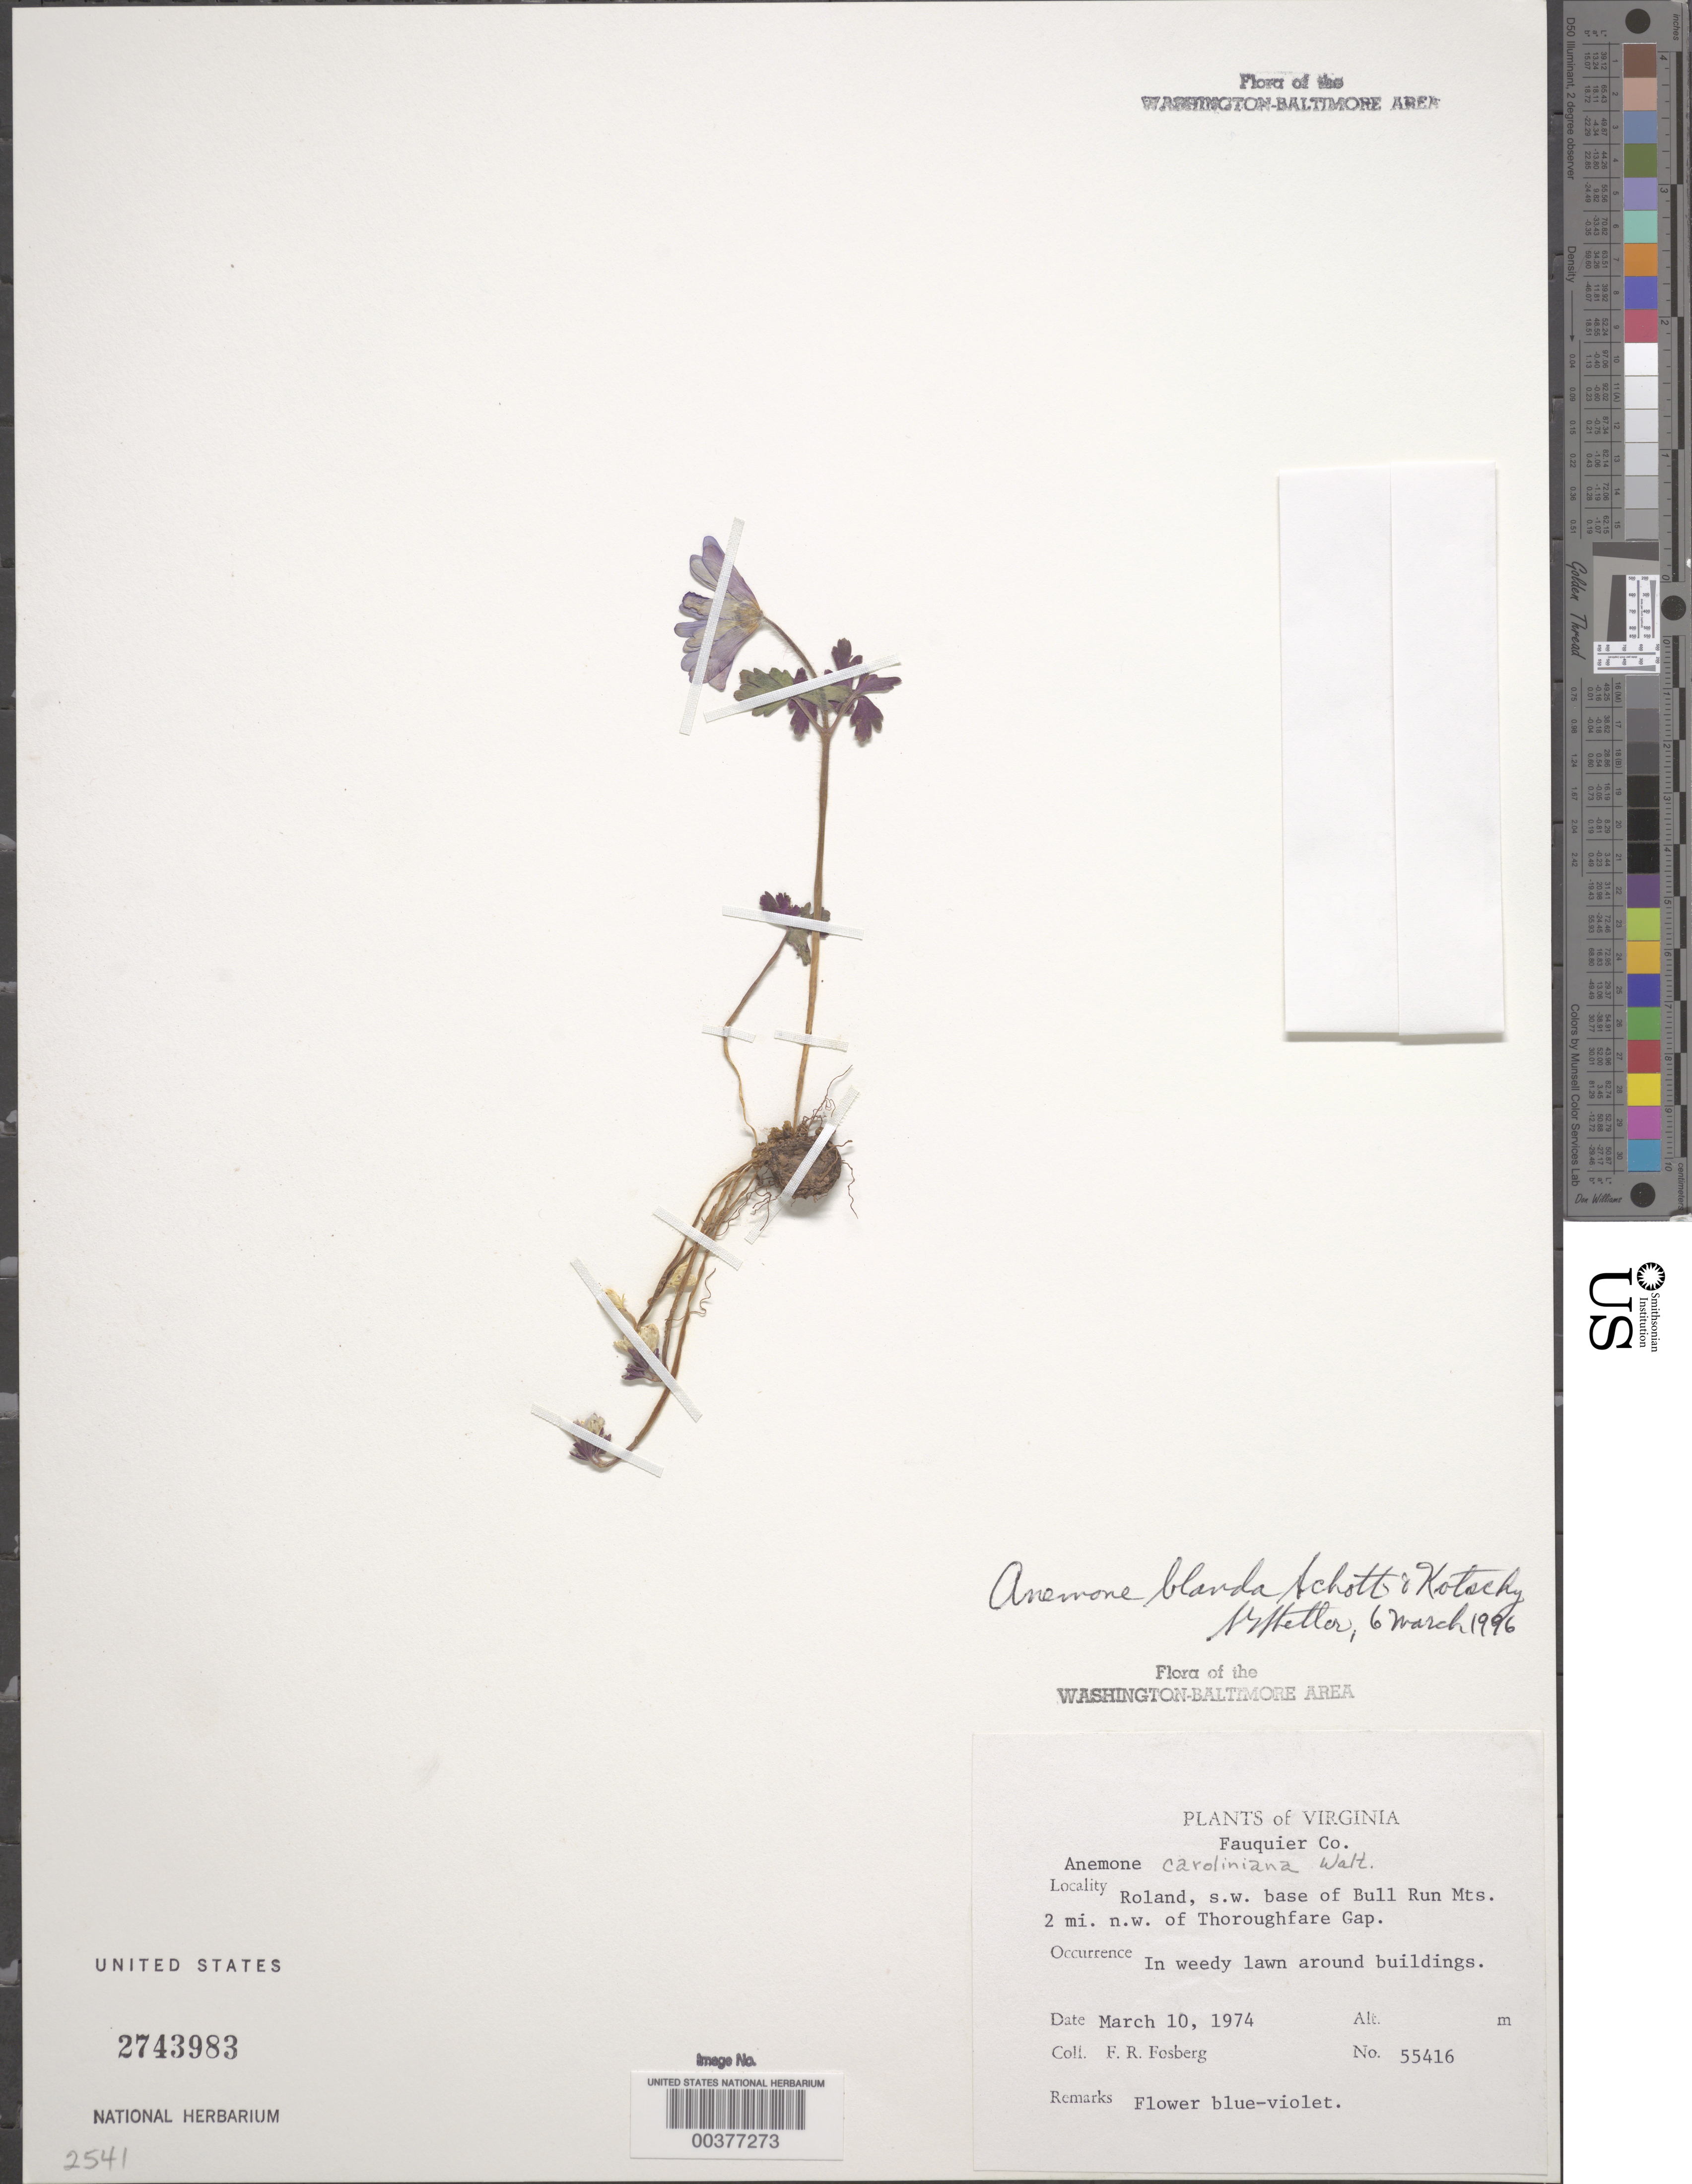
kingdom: Plantae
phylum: Tracheophyta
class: Magnoliopsida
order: Ranunculales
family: Ranunculaceae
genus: Anemone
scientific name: Anemone berlandieri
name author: E. Pritz.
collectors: F. R. Fosberg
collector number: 55416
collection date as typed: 10 Mar 1974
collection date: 1974-03-10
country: United States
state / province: Virginia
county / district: Fauquier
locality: Rolland, NW of Thoroughfare Gap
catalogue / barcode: US 2743983